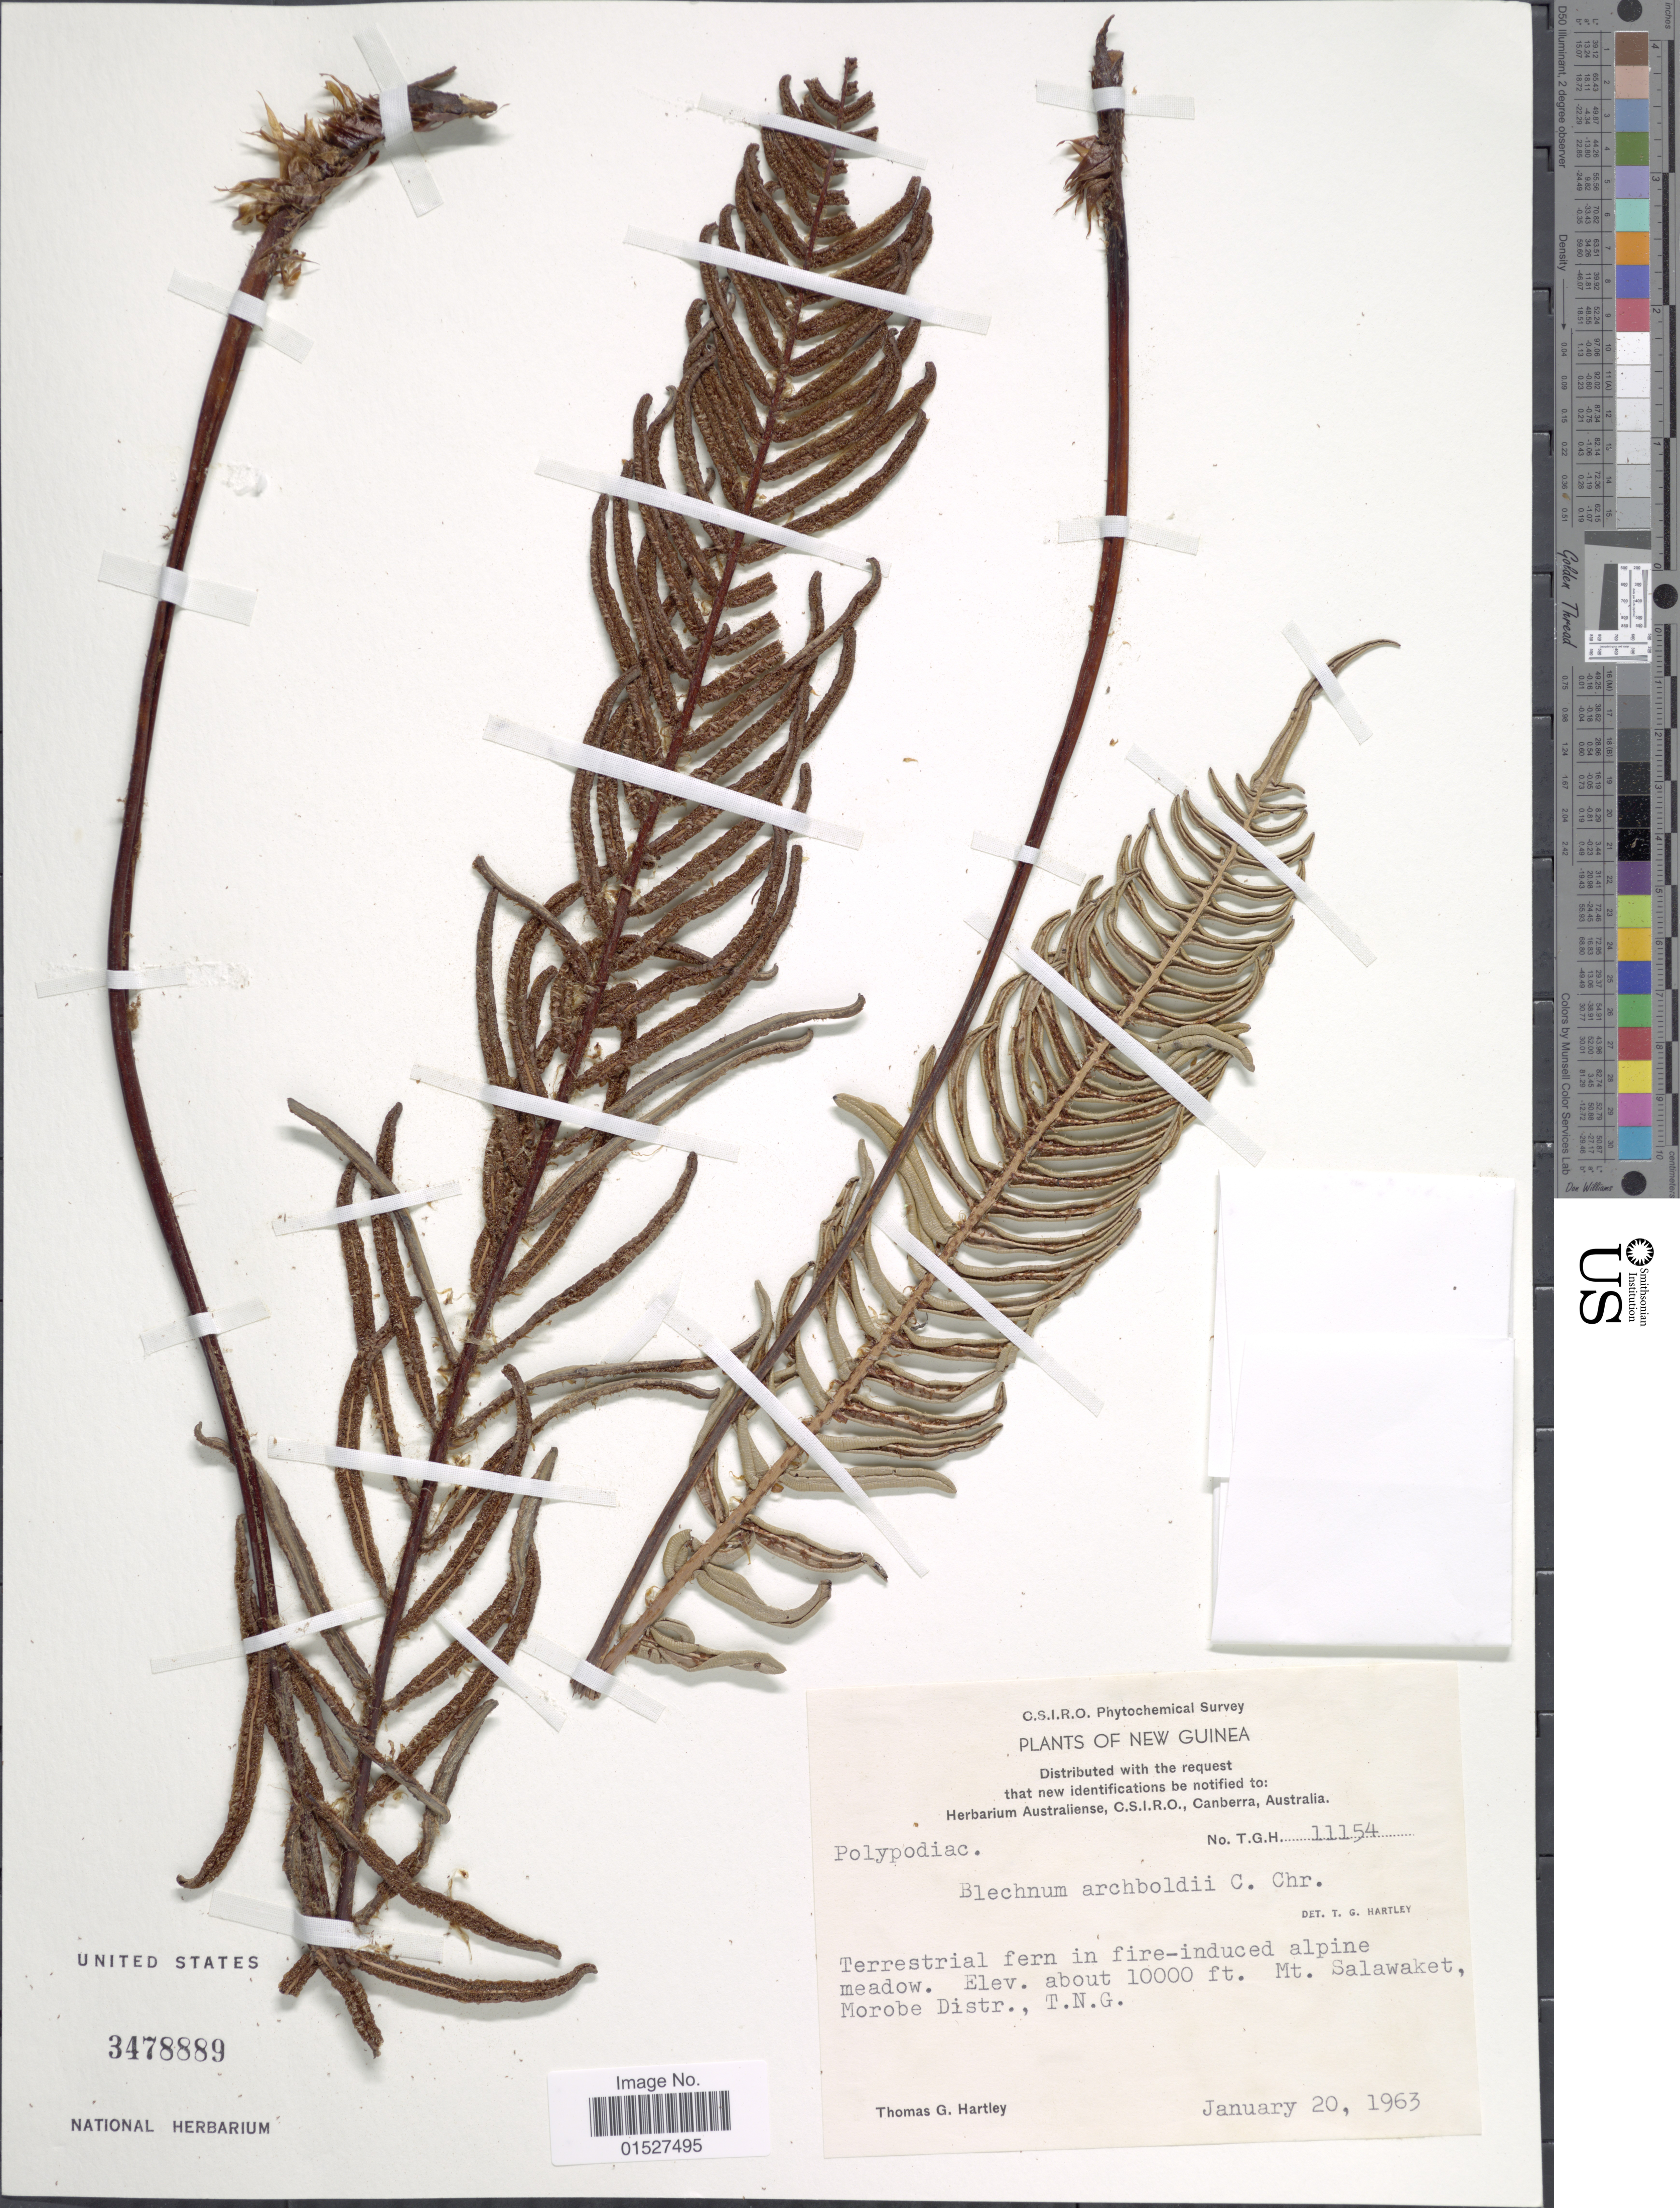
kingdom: Plantae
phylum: Tracheophyta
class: Polypodiopsida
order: Polypodiales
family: Blechnaceae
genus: Blechnum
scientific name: Blechnum archboldii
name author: C. Chr.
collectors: T. G. Hartley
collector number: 11154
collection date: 1963-01-20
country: Papua New Guinea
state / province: Morobe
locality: New Guinea. Mt. Salawaket, Morobe Distr., T.N.G.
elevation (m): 305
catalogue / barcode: US 3478889